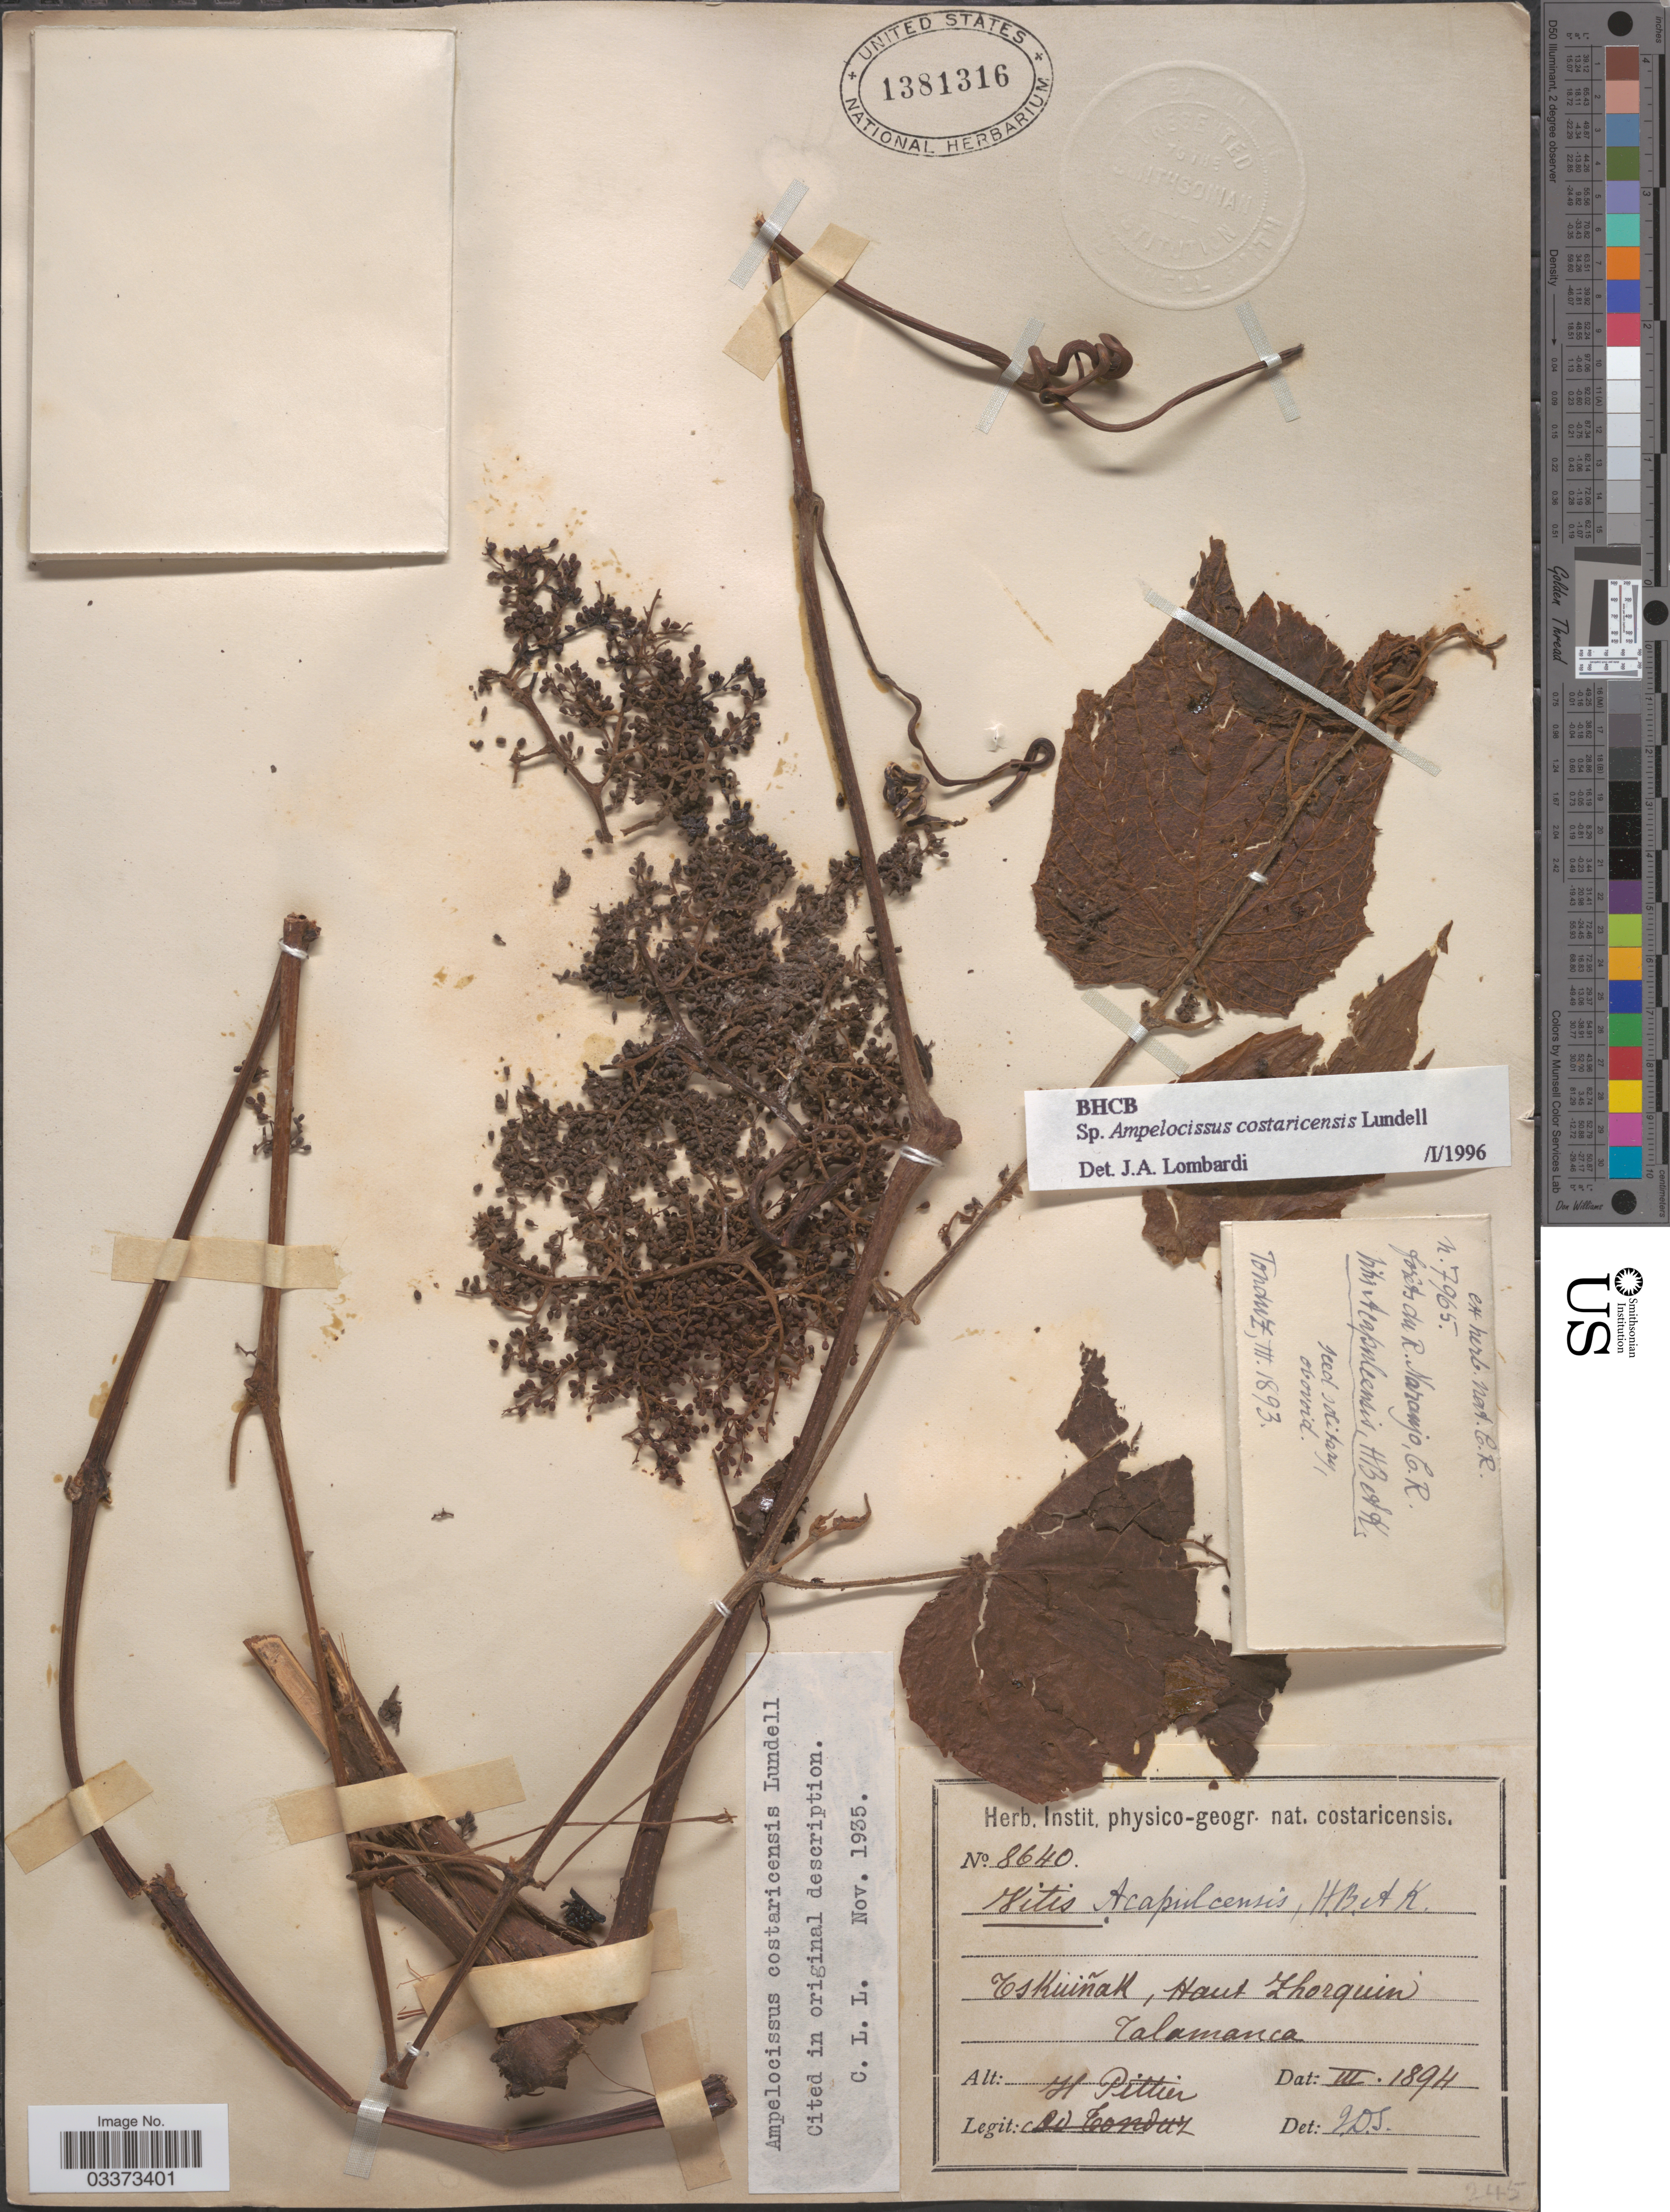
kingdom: Plantae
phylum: Tracheophyta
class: Magnoliopsida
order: Vitales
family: Vitaceae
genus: Ampelocissus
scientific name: Ampelocissus costaricensis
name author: Lundell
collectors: Tonduz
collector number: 7965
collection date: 1893-03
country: Costa Rica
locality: Forêts du R. Naranjo.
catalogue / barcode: US 1381316-2